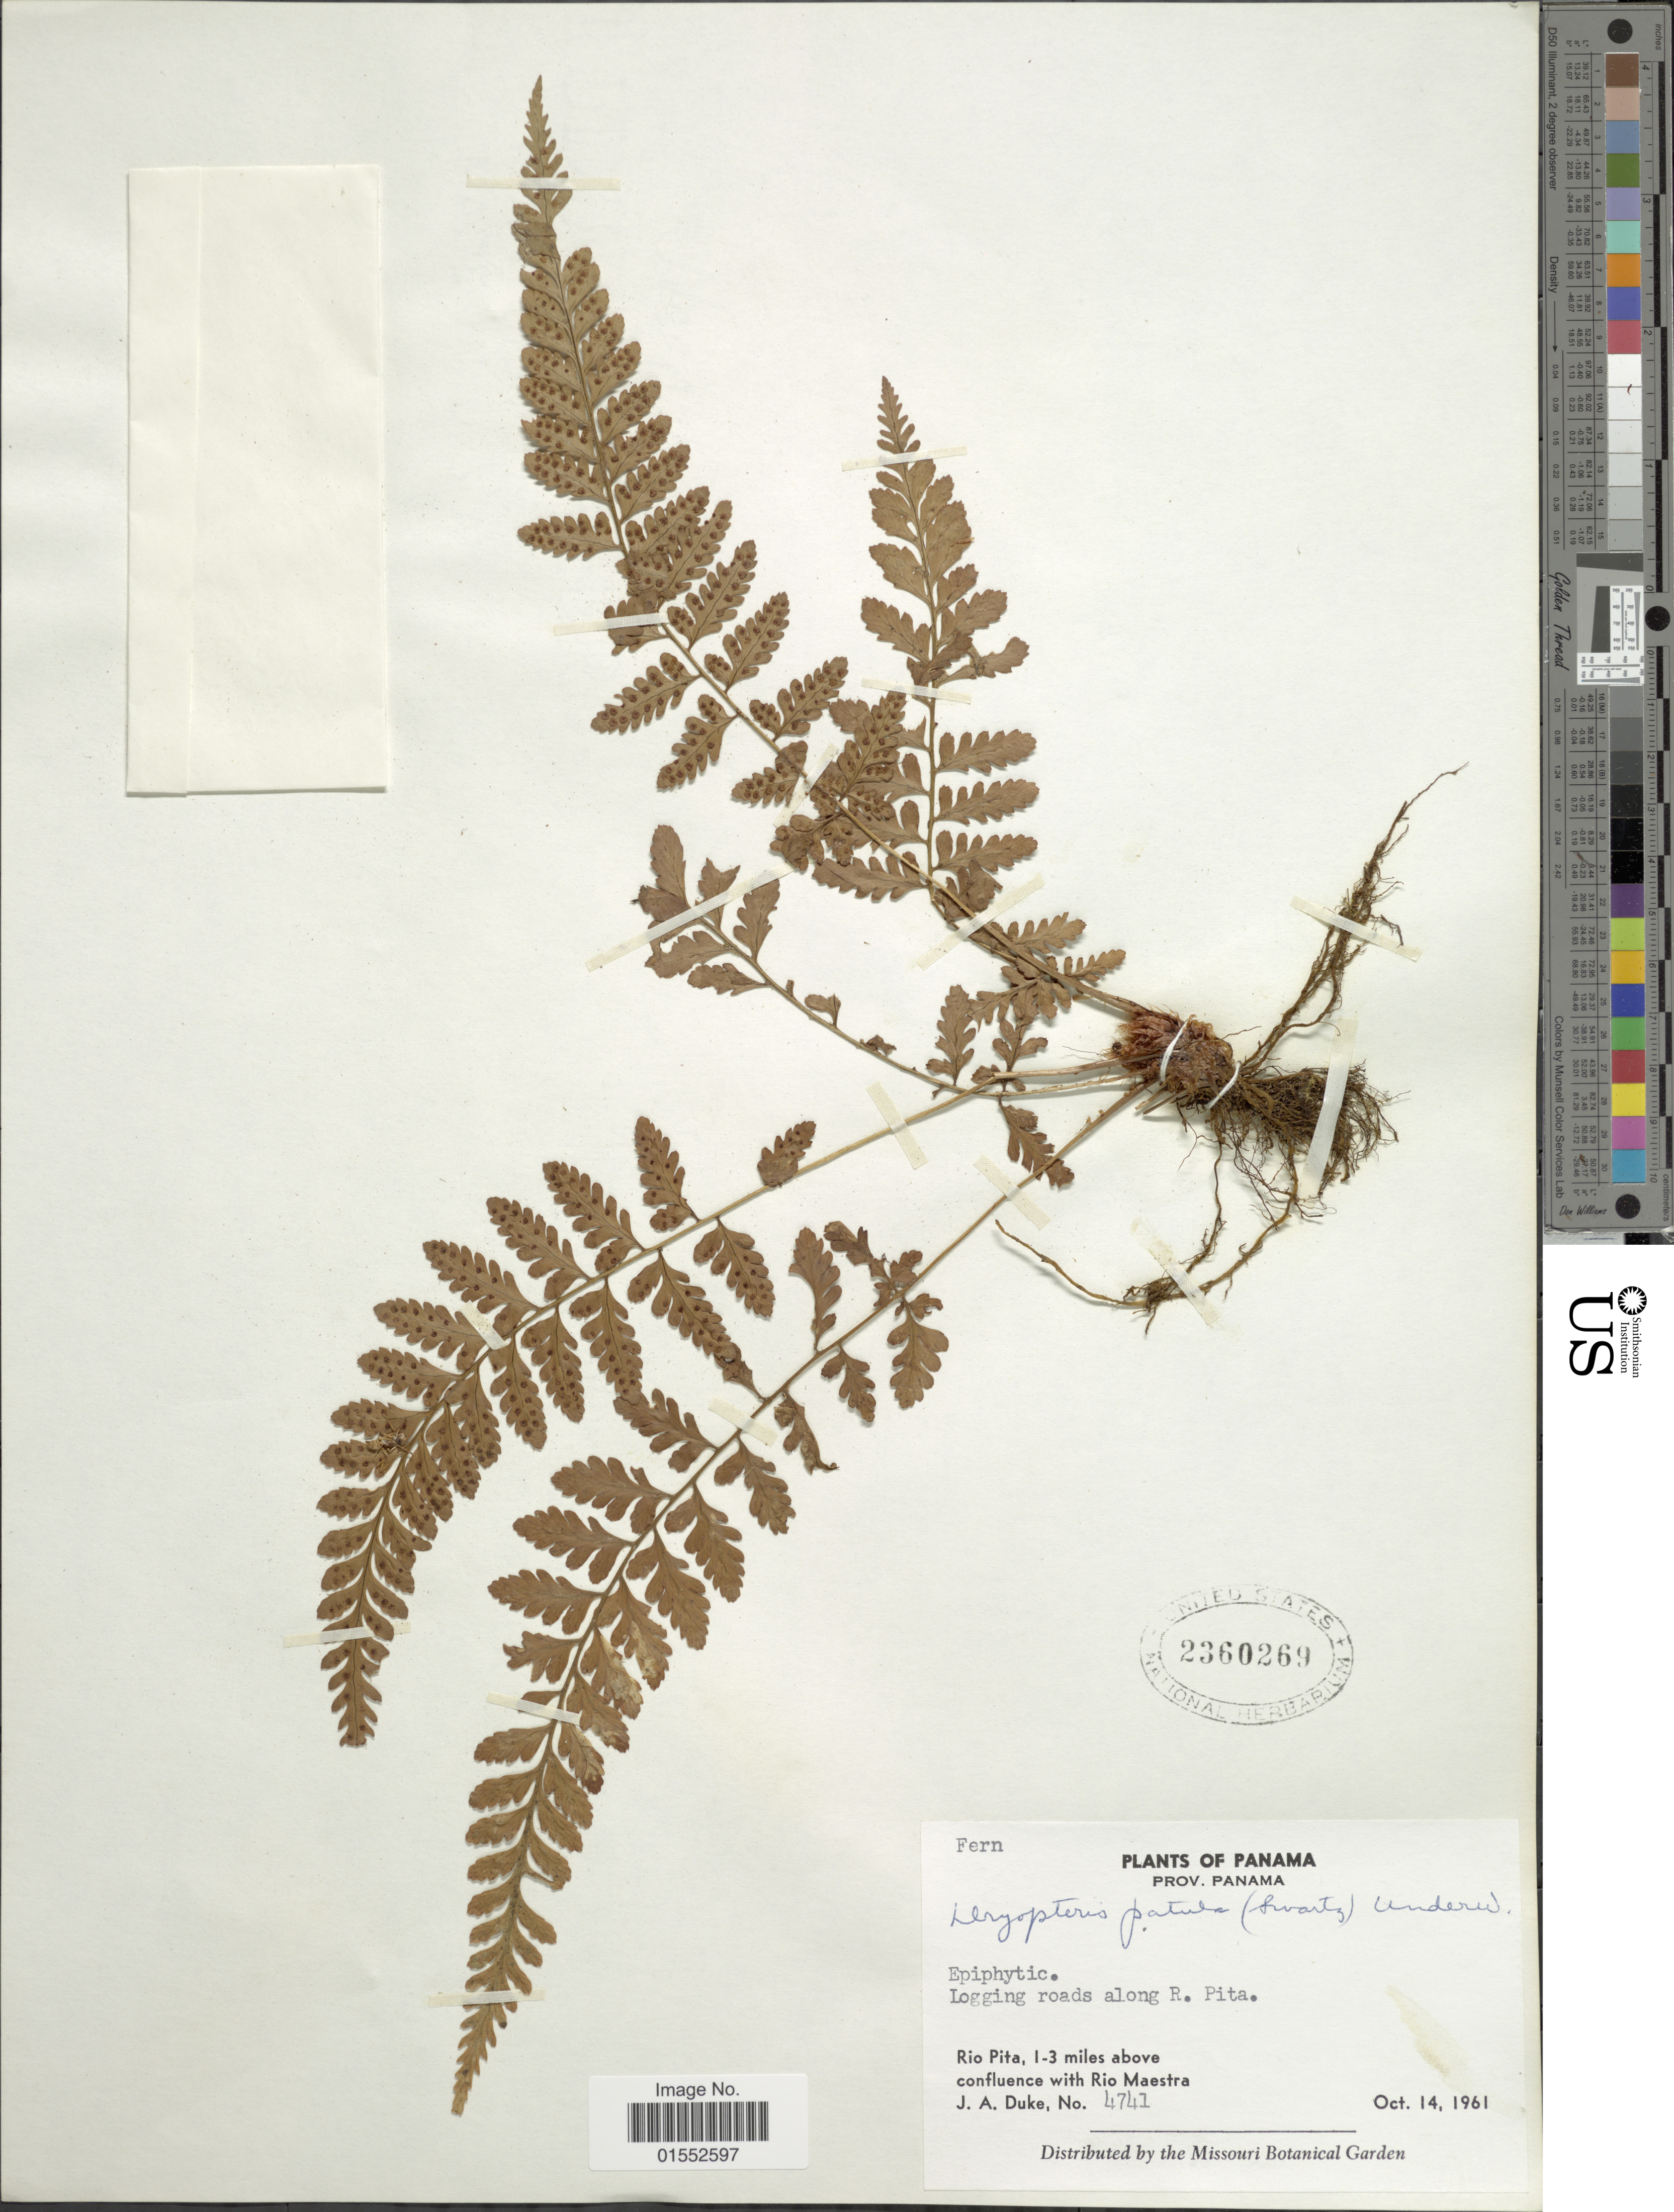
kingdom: Plantae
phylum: Tracheophyta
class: Polypodiopsida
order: Polypodiales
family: Dryopteridaceae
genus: Dryopteris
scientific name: Dryopteris patula var. serrata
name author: (Mett.) C.V. Morton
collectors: J. A. Duke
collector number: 4741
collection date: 1961-10-14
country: Panama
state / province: Panamá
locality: Roads along R. Pita, Rio Pita, 1-3 miles sbove confluence with Rio Maestra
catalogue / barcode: US 2360269